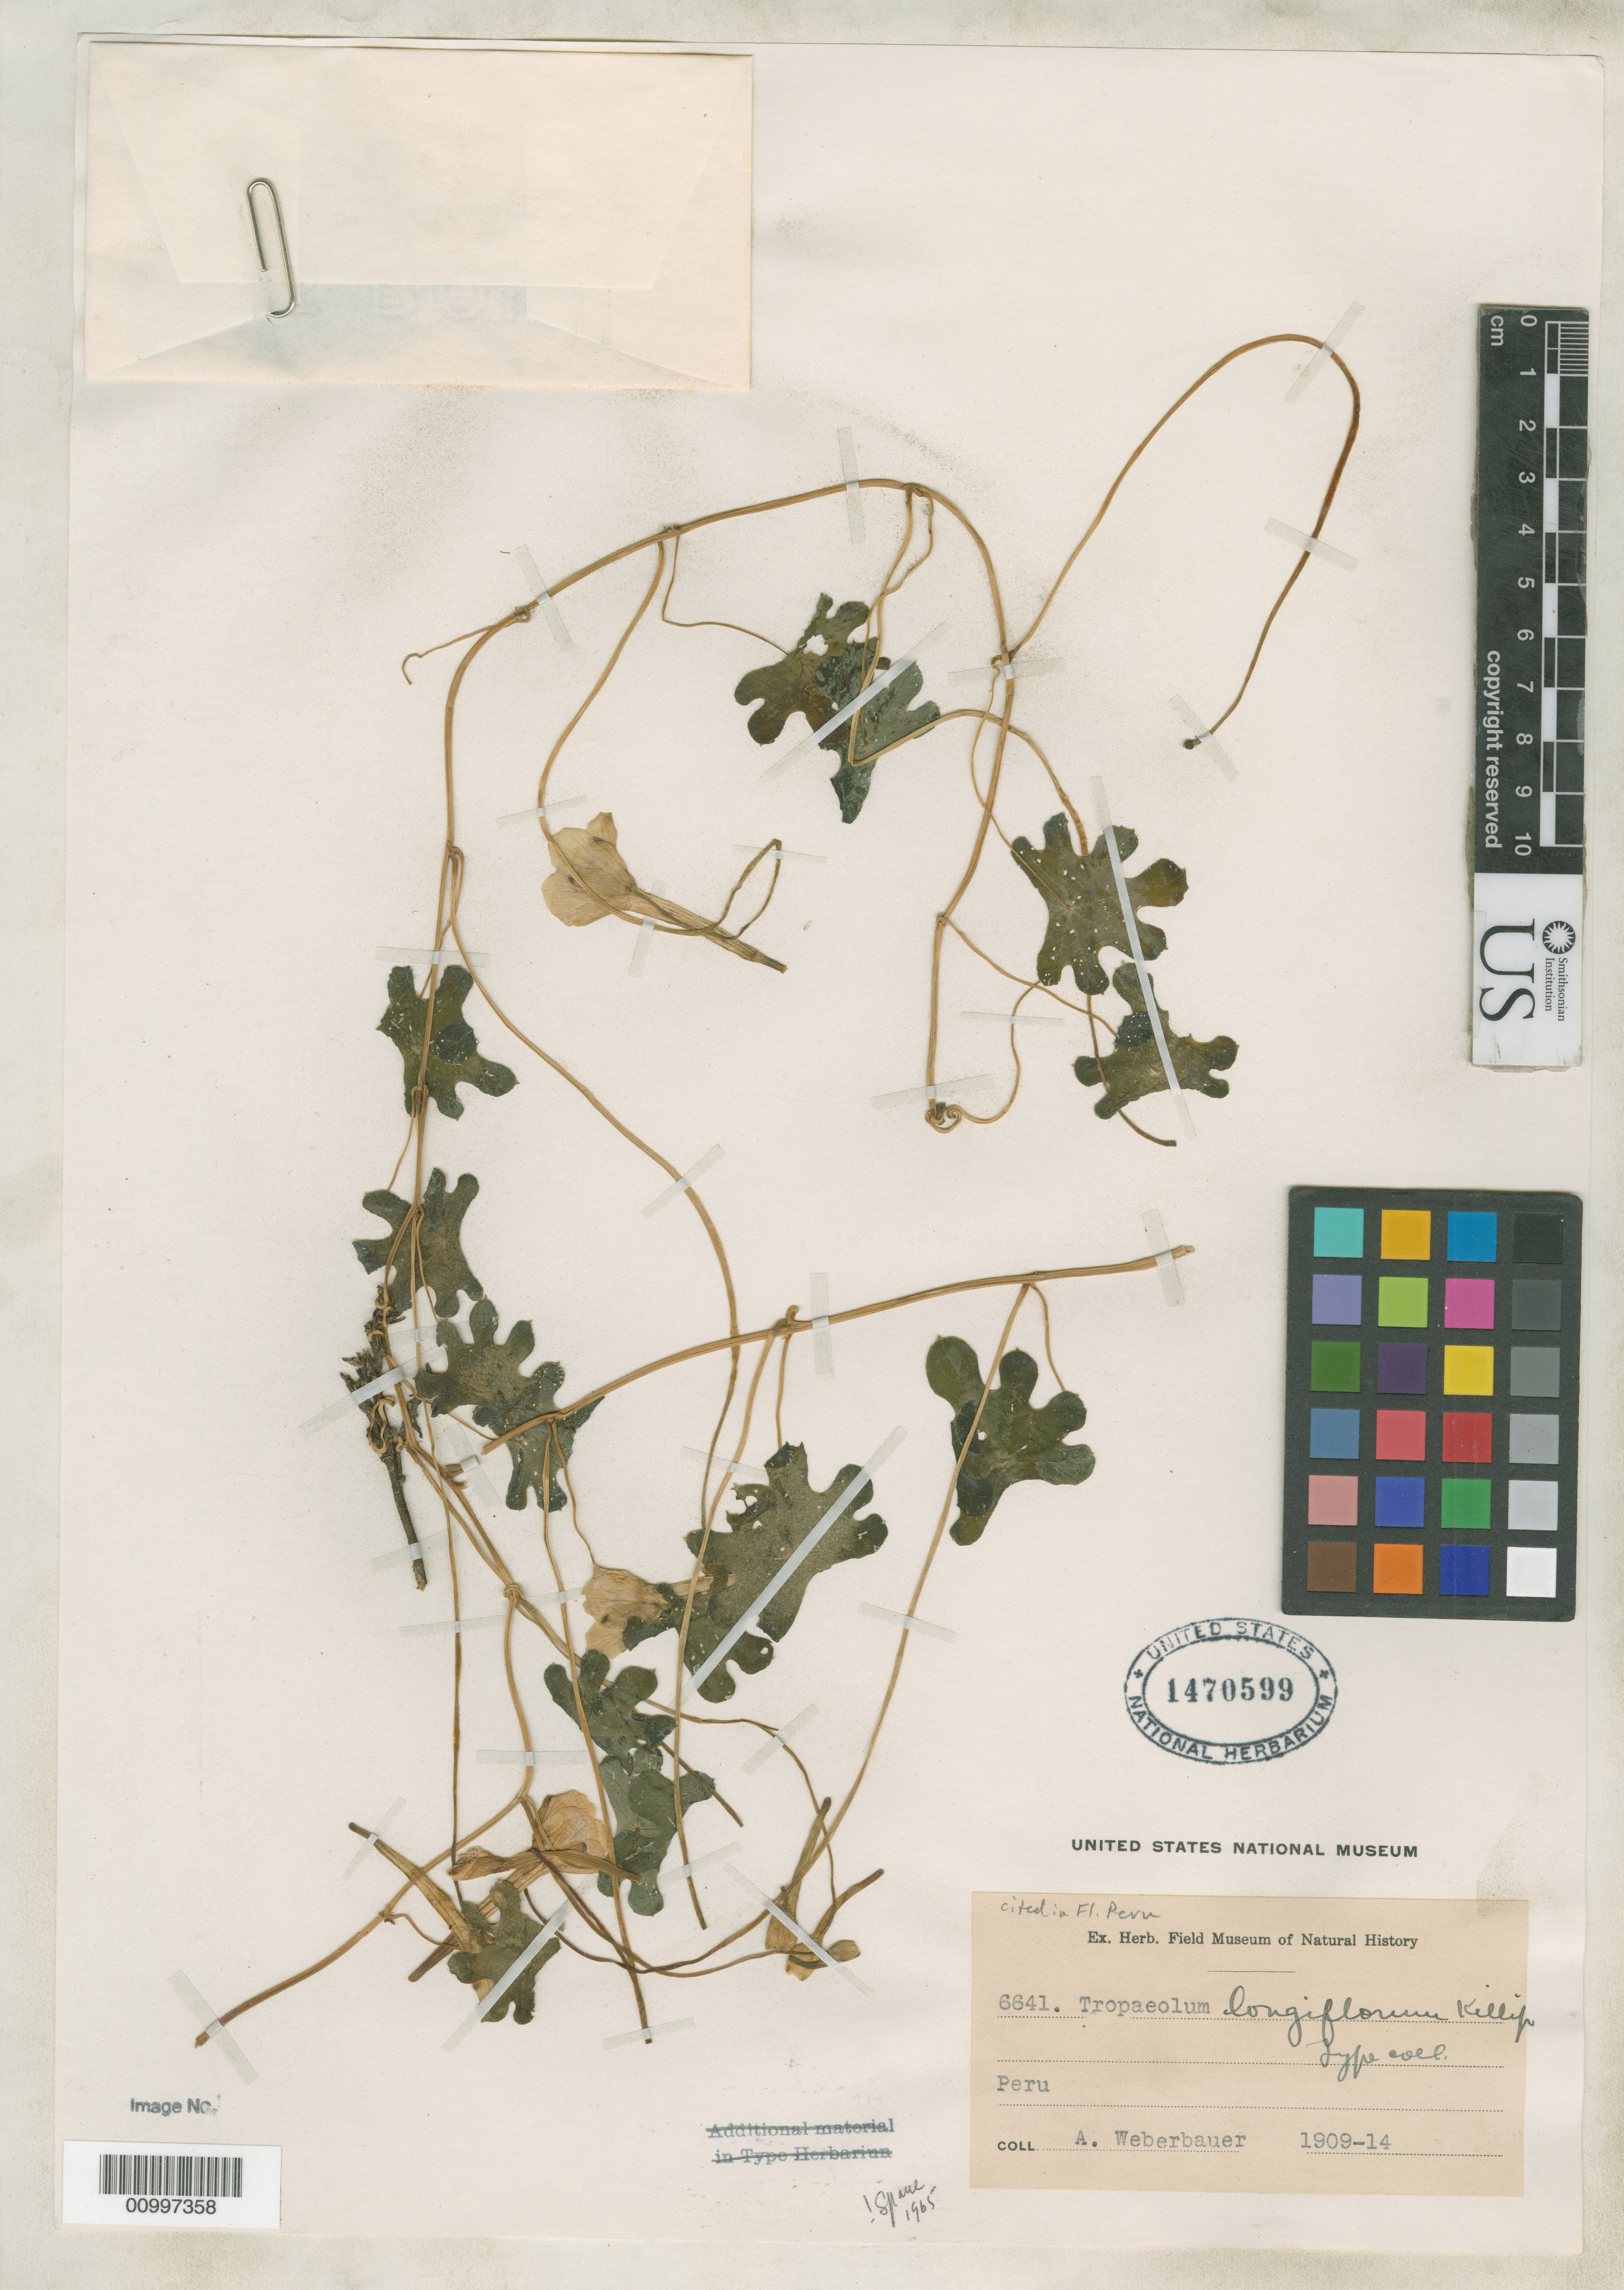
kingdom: Plantae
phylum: Tracheophyta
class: Magnoliopsida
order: Brassicales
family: Tropaeolaceae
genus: Tropaeolum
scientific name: Tropaeolum longiflorum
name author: Killip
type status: Isotype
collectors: A. Weberbauer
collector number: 6641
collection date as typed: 1909 to -- --- 1914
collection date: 1909/1914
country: Peru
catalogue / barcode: US 1470599